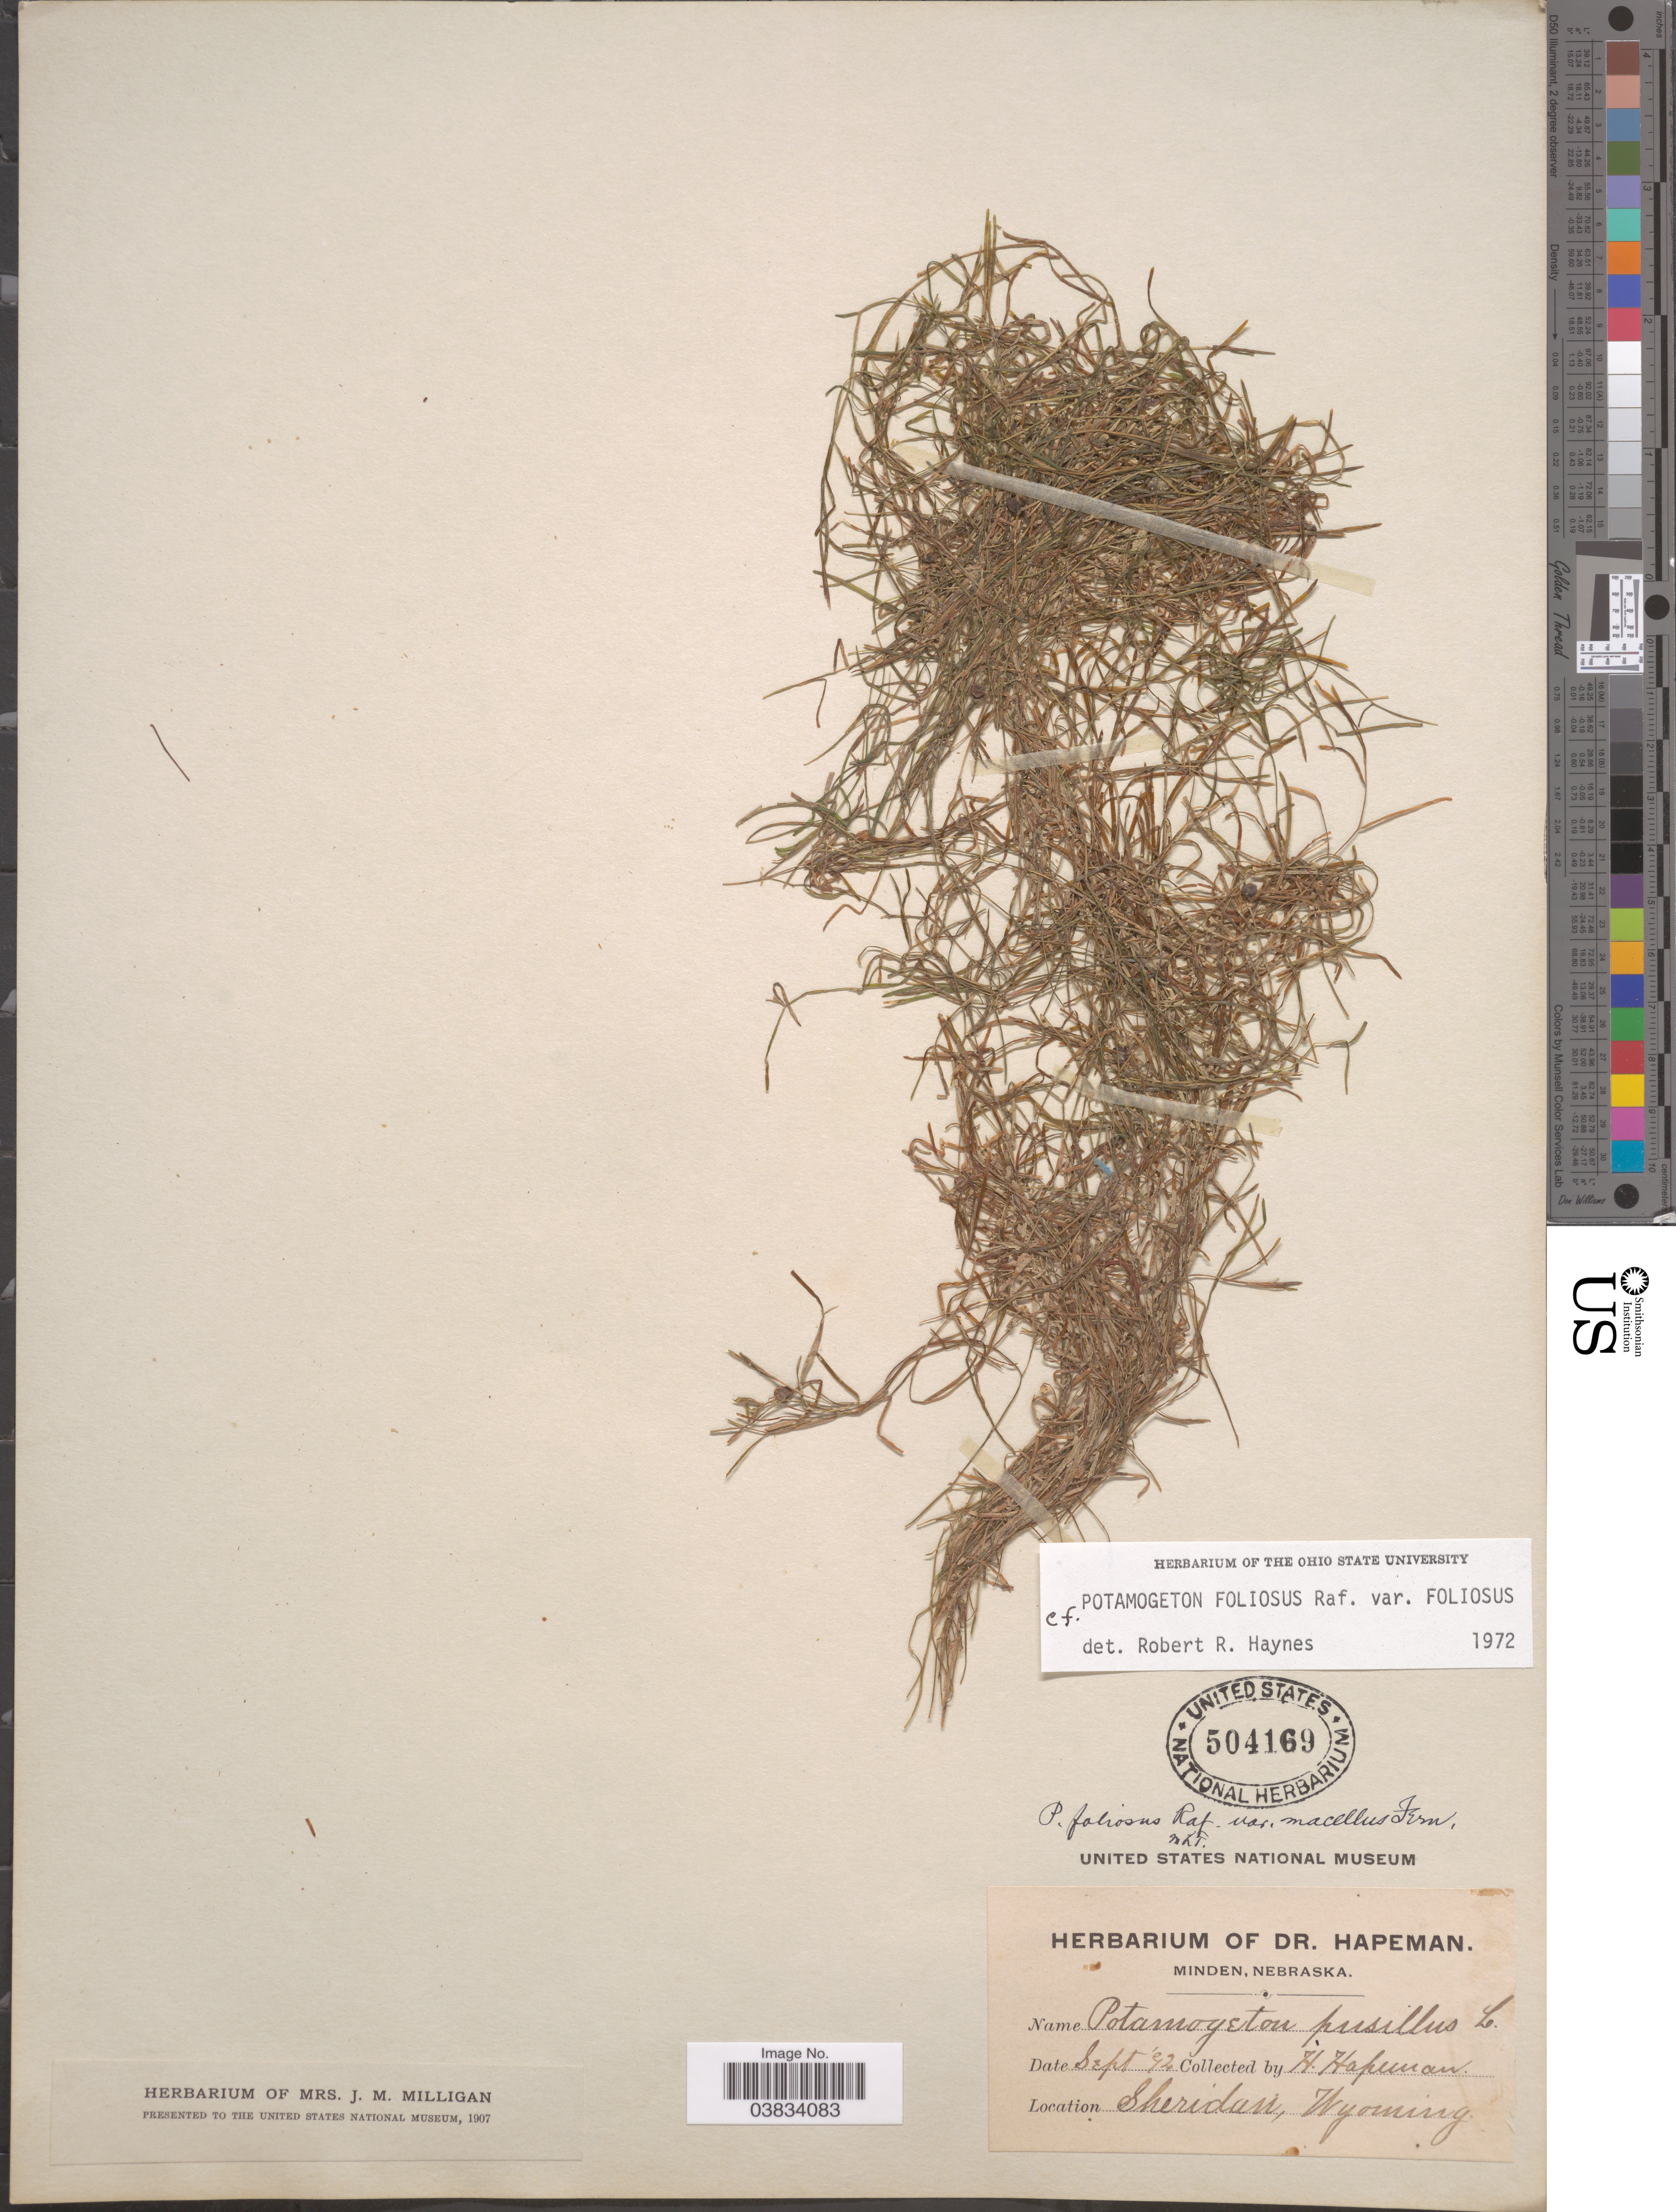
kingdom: Plantae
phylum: Tracheophyta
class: Liliopsida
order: Alismatales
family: Potamogetonaceae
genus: Potamogeton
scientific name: Potamogeton foliosus var. foliosus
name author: Raf.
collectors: H. Hapeman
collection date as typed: Transcribed d/m/y: /9/92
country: United States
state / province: Wyoming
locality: Sheridan.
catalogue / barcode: US 504169